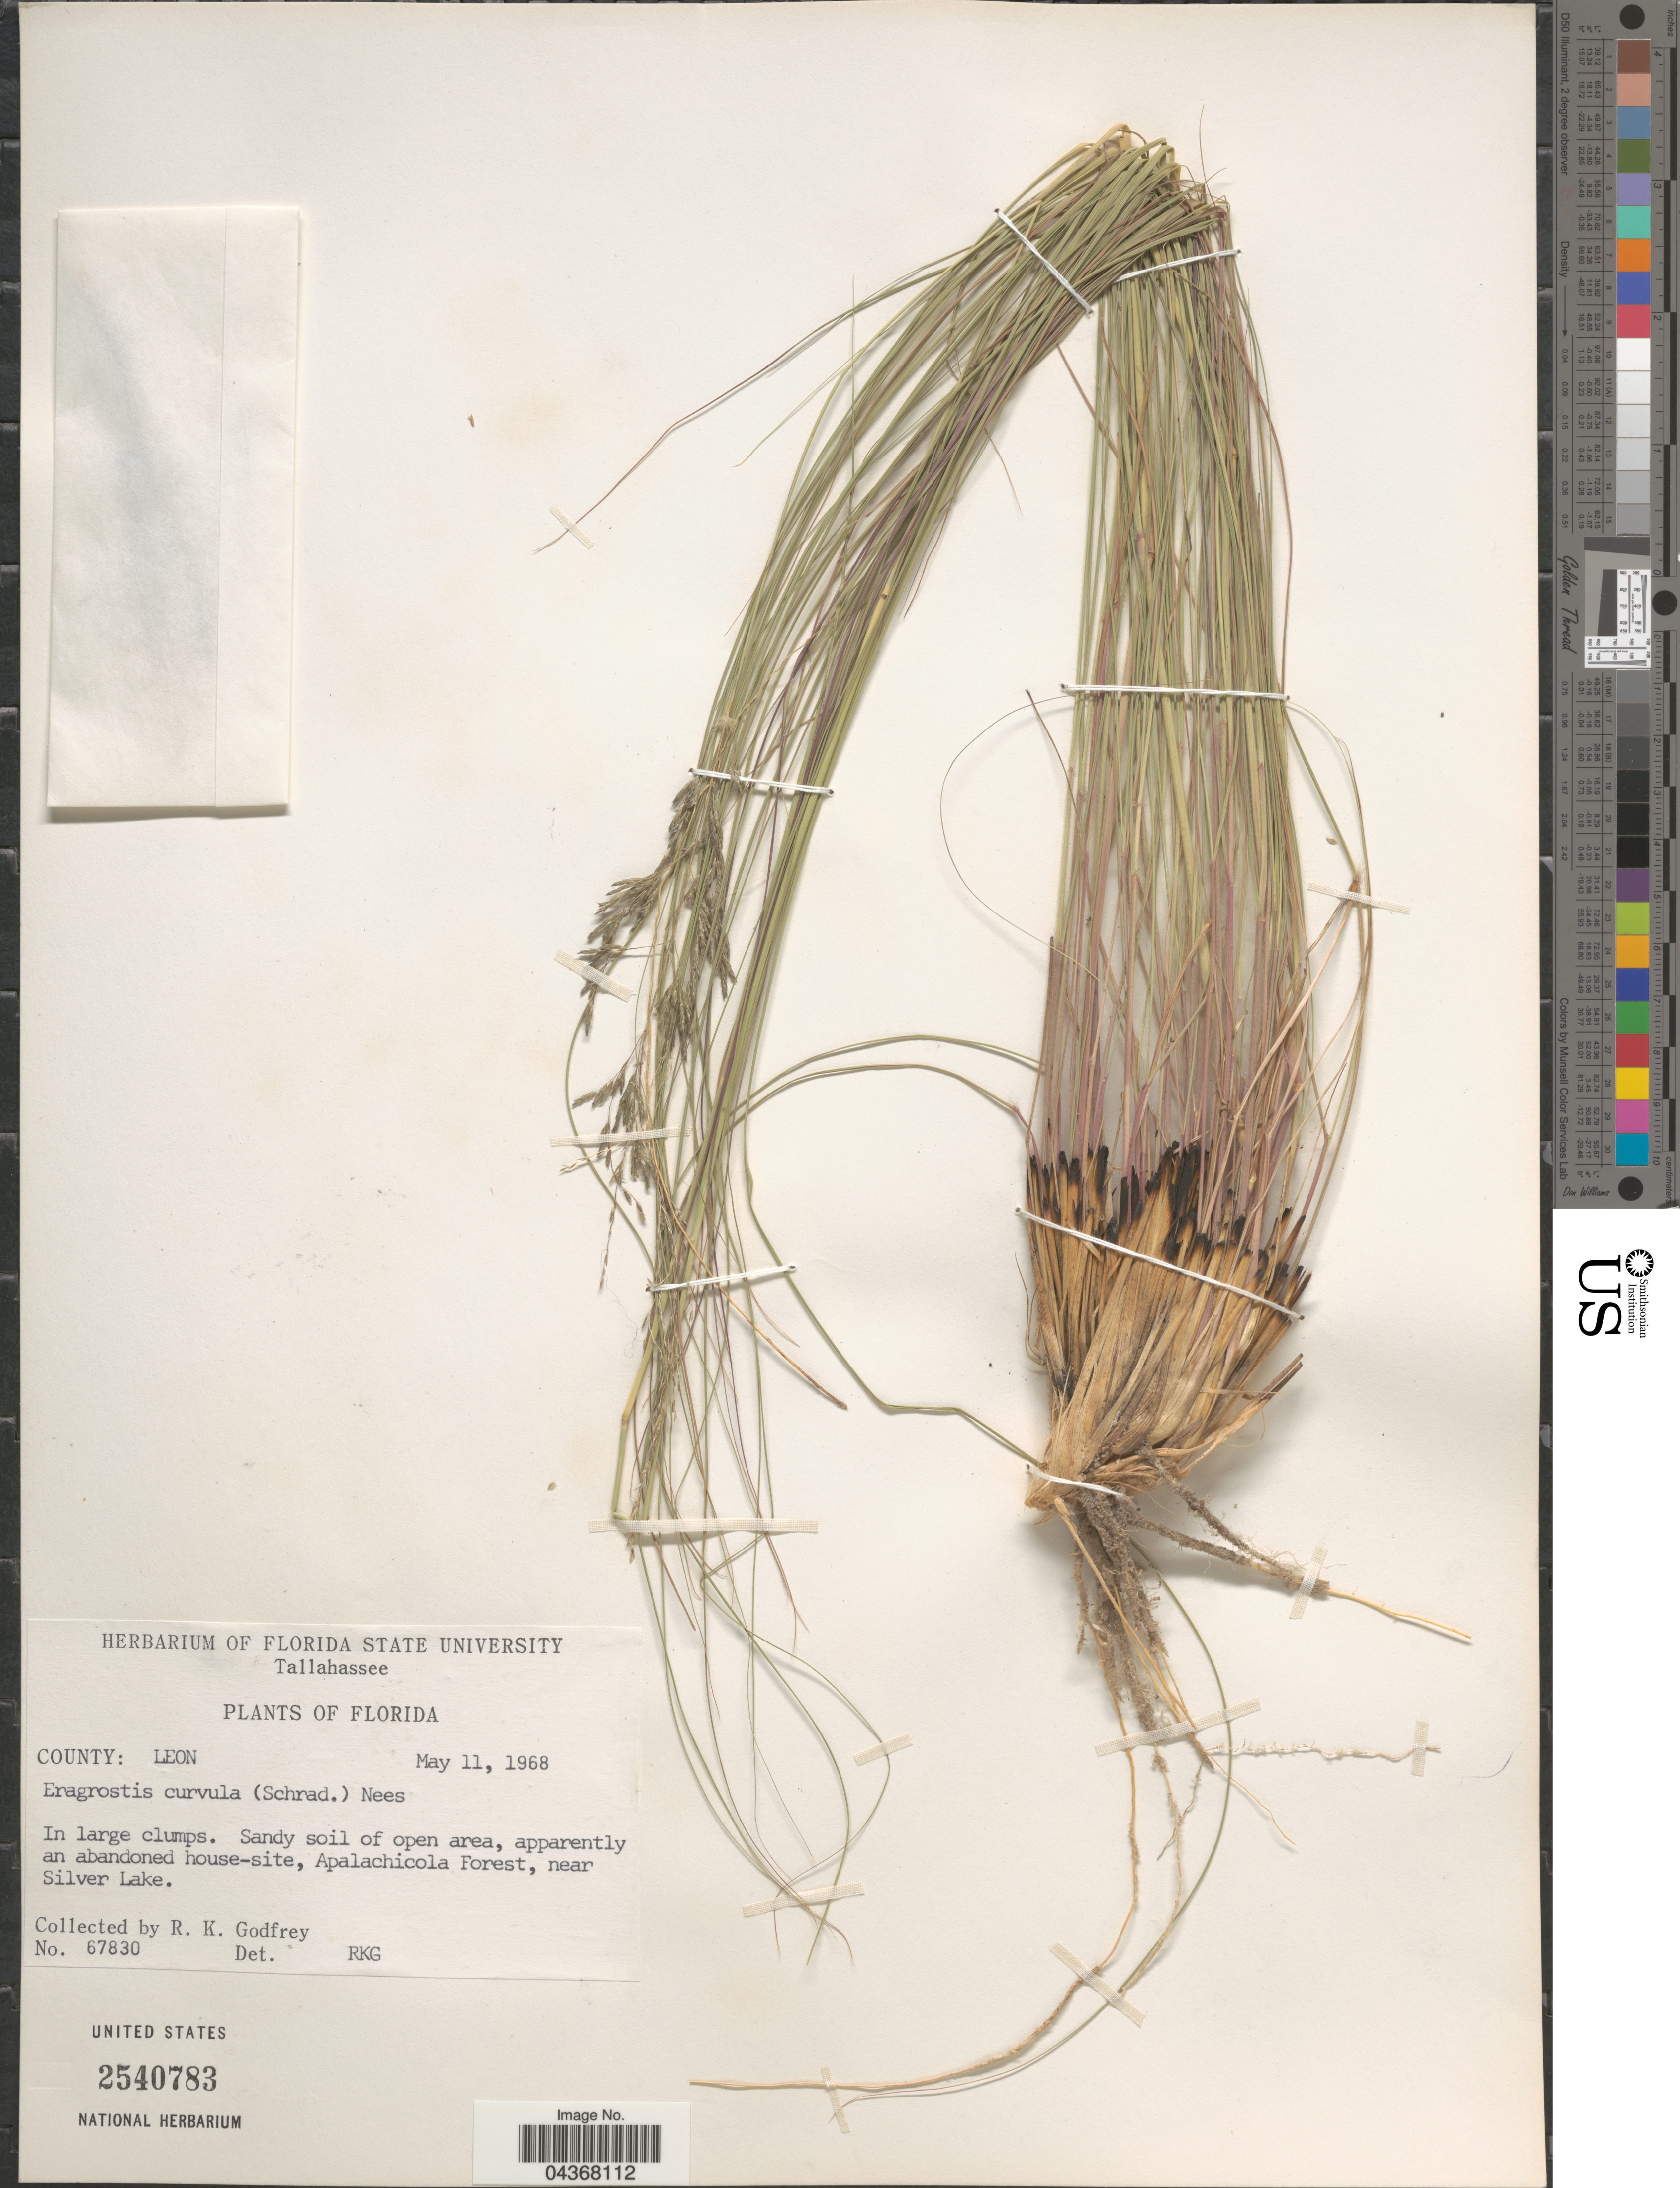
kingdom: Plantae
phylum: Tracheophyta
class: Liliopsida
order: Poales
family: Poaceae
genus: Eragrostis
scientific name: Eragrostis curvula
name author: (Schrad.) Nees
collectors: R. K. Godfrey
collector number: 67830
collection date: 1968-05-11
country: United States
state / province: Florida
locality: County: Leon. Apalachicola Forest, near Silver Lake.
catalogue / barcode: US 2540783